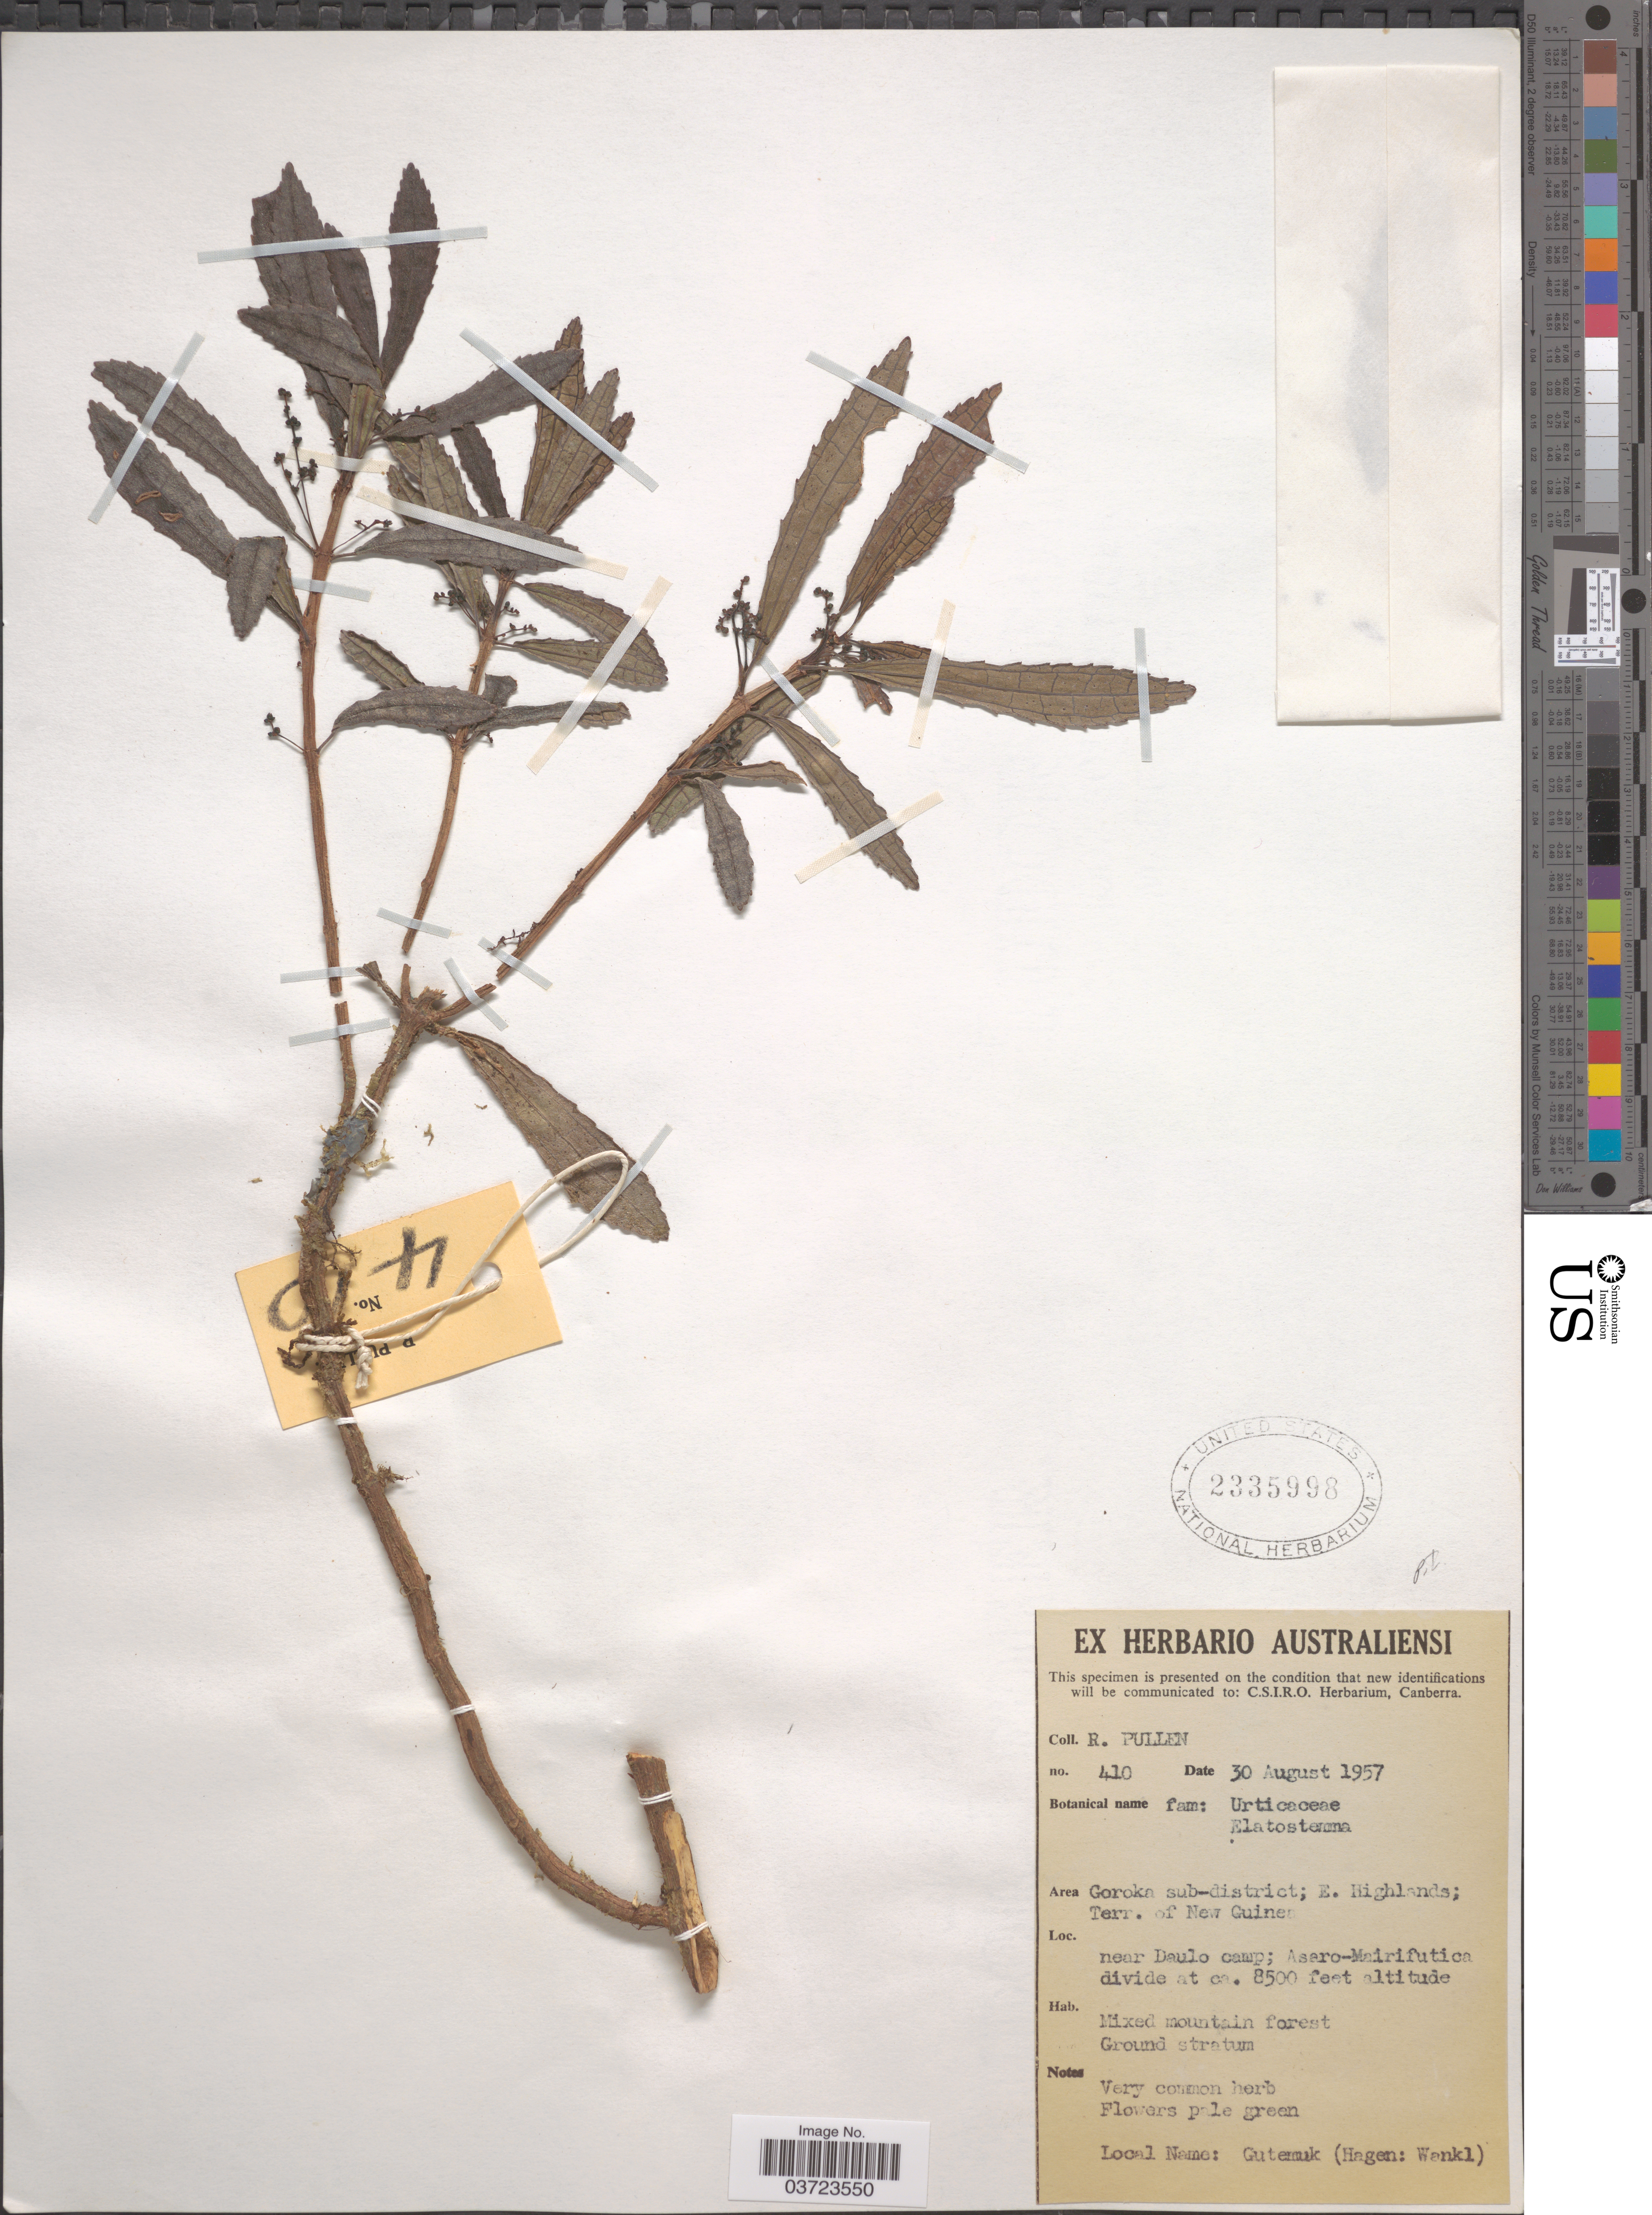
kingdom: Plantae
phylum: Tracheophyta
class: Magnoliopsida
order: Rosales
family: Urticaceae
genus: Elatostema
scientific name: Elatostema sp.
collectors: R. Pullen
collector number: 410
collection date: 1957-08-30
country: Papua New Guinea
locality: Area Goroka sub-district; E. Highlands; Terr. of New Guinea. Near Daulo camp; Asaro-Mairifutica divide.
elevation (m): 2591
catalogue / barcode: US 2335998